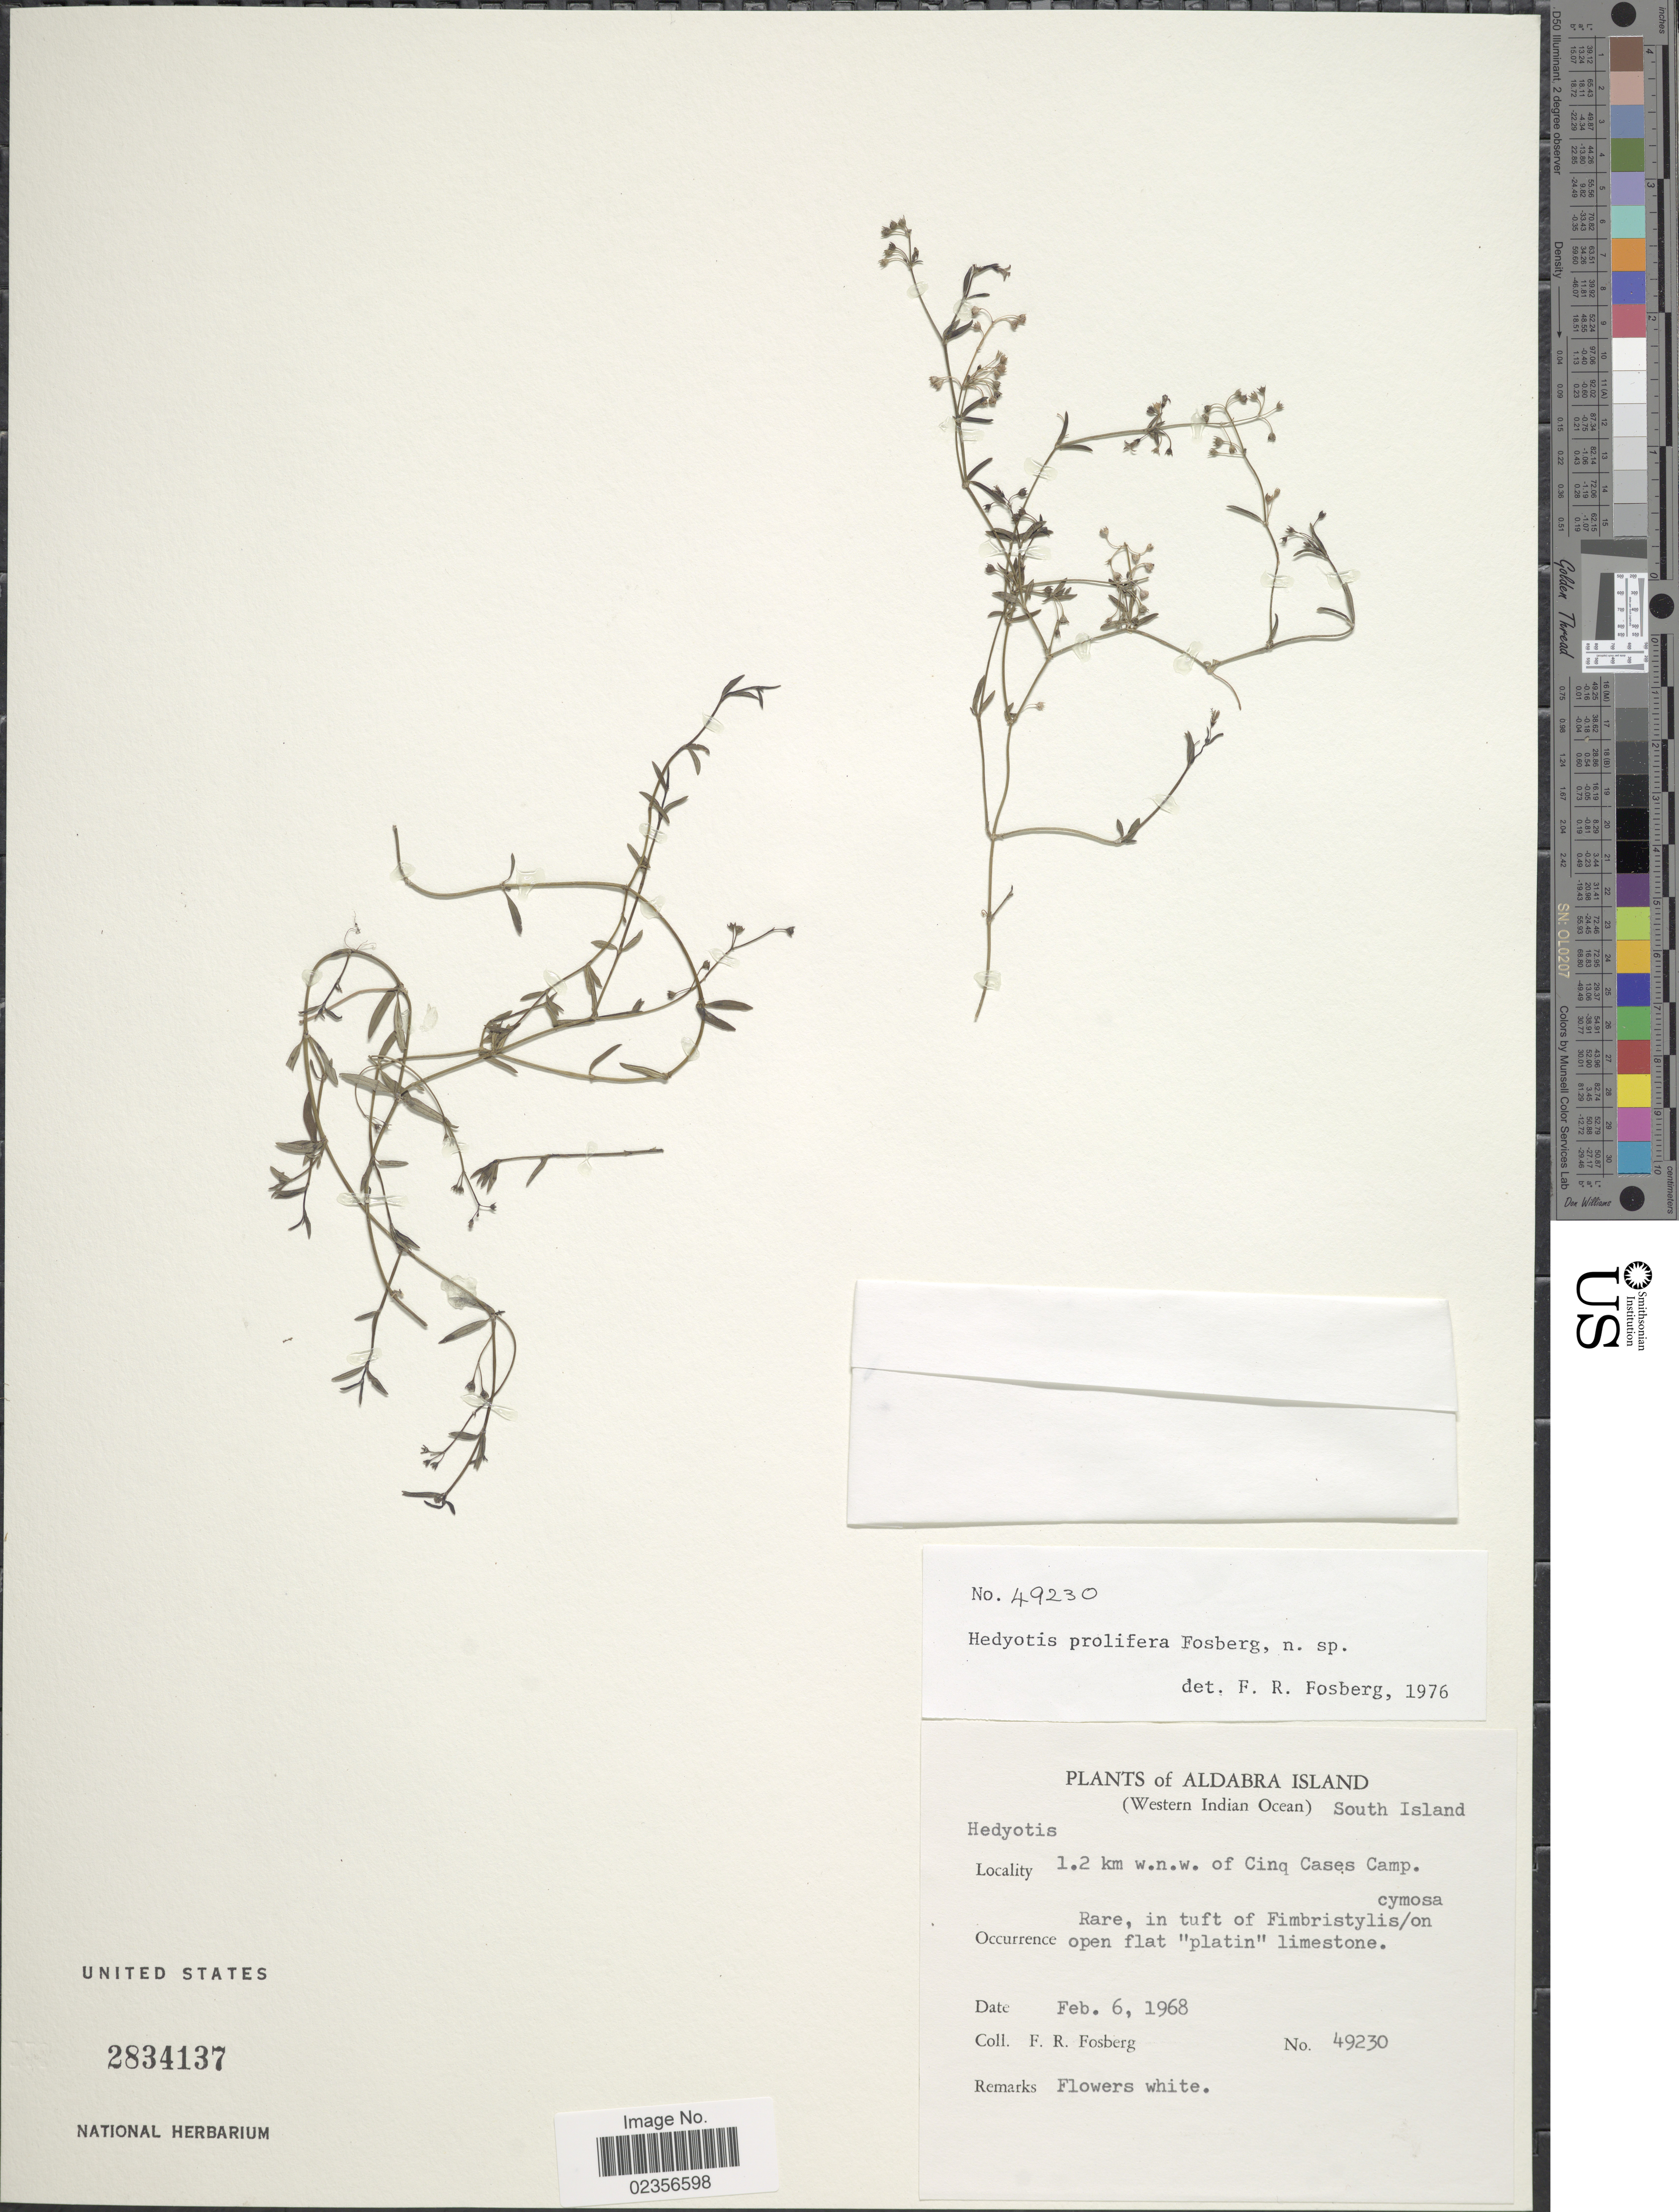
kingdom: Plantae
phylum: Tracheophyta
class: Magnoliopsida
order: Gentianales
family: Rubiaceae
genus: Hedyotis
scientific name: Hedyotis prolifera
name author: Fosberg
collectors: F. R. Fosberg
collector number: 49230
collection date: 1968-02-06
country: Seychelles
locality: Aldabra Island. South Island. 1.2 km w.n.w. of Cinq Cases Camp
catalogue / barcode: US 2834137